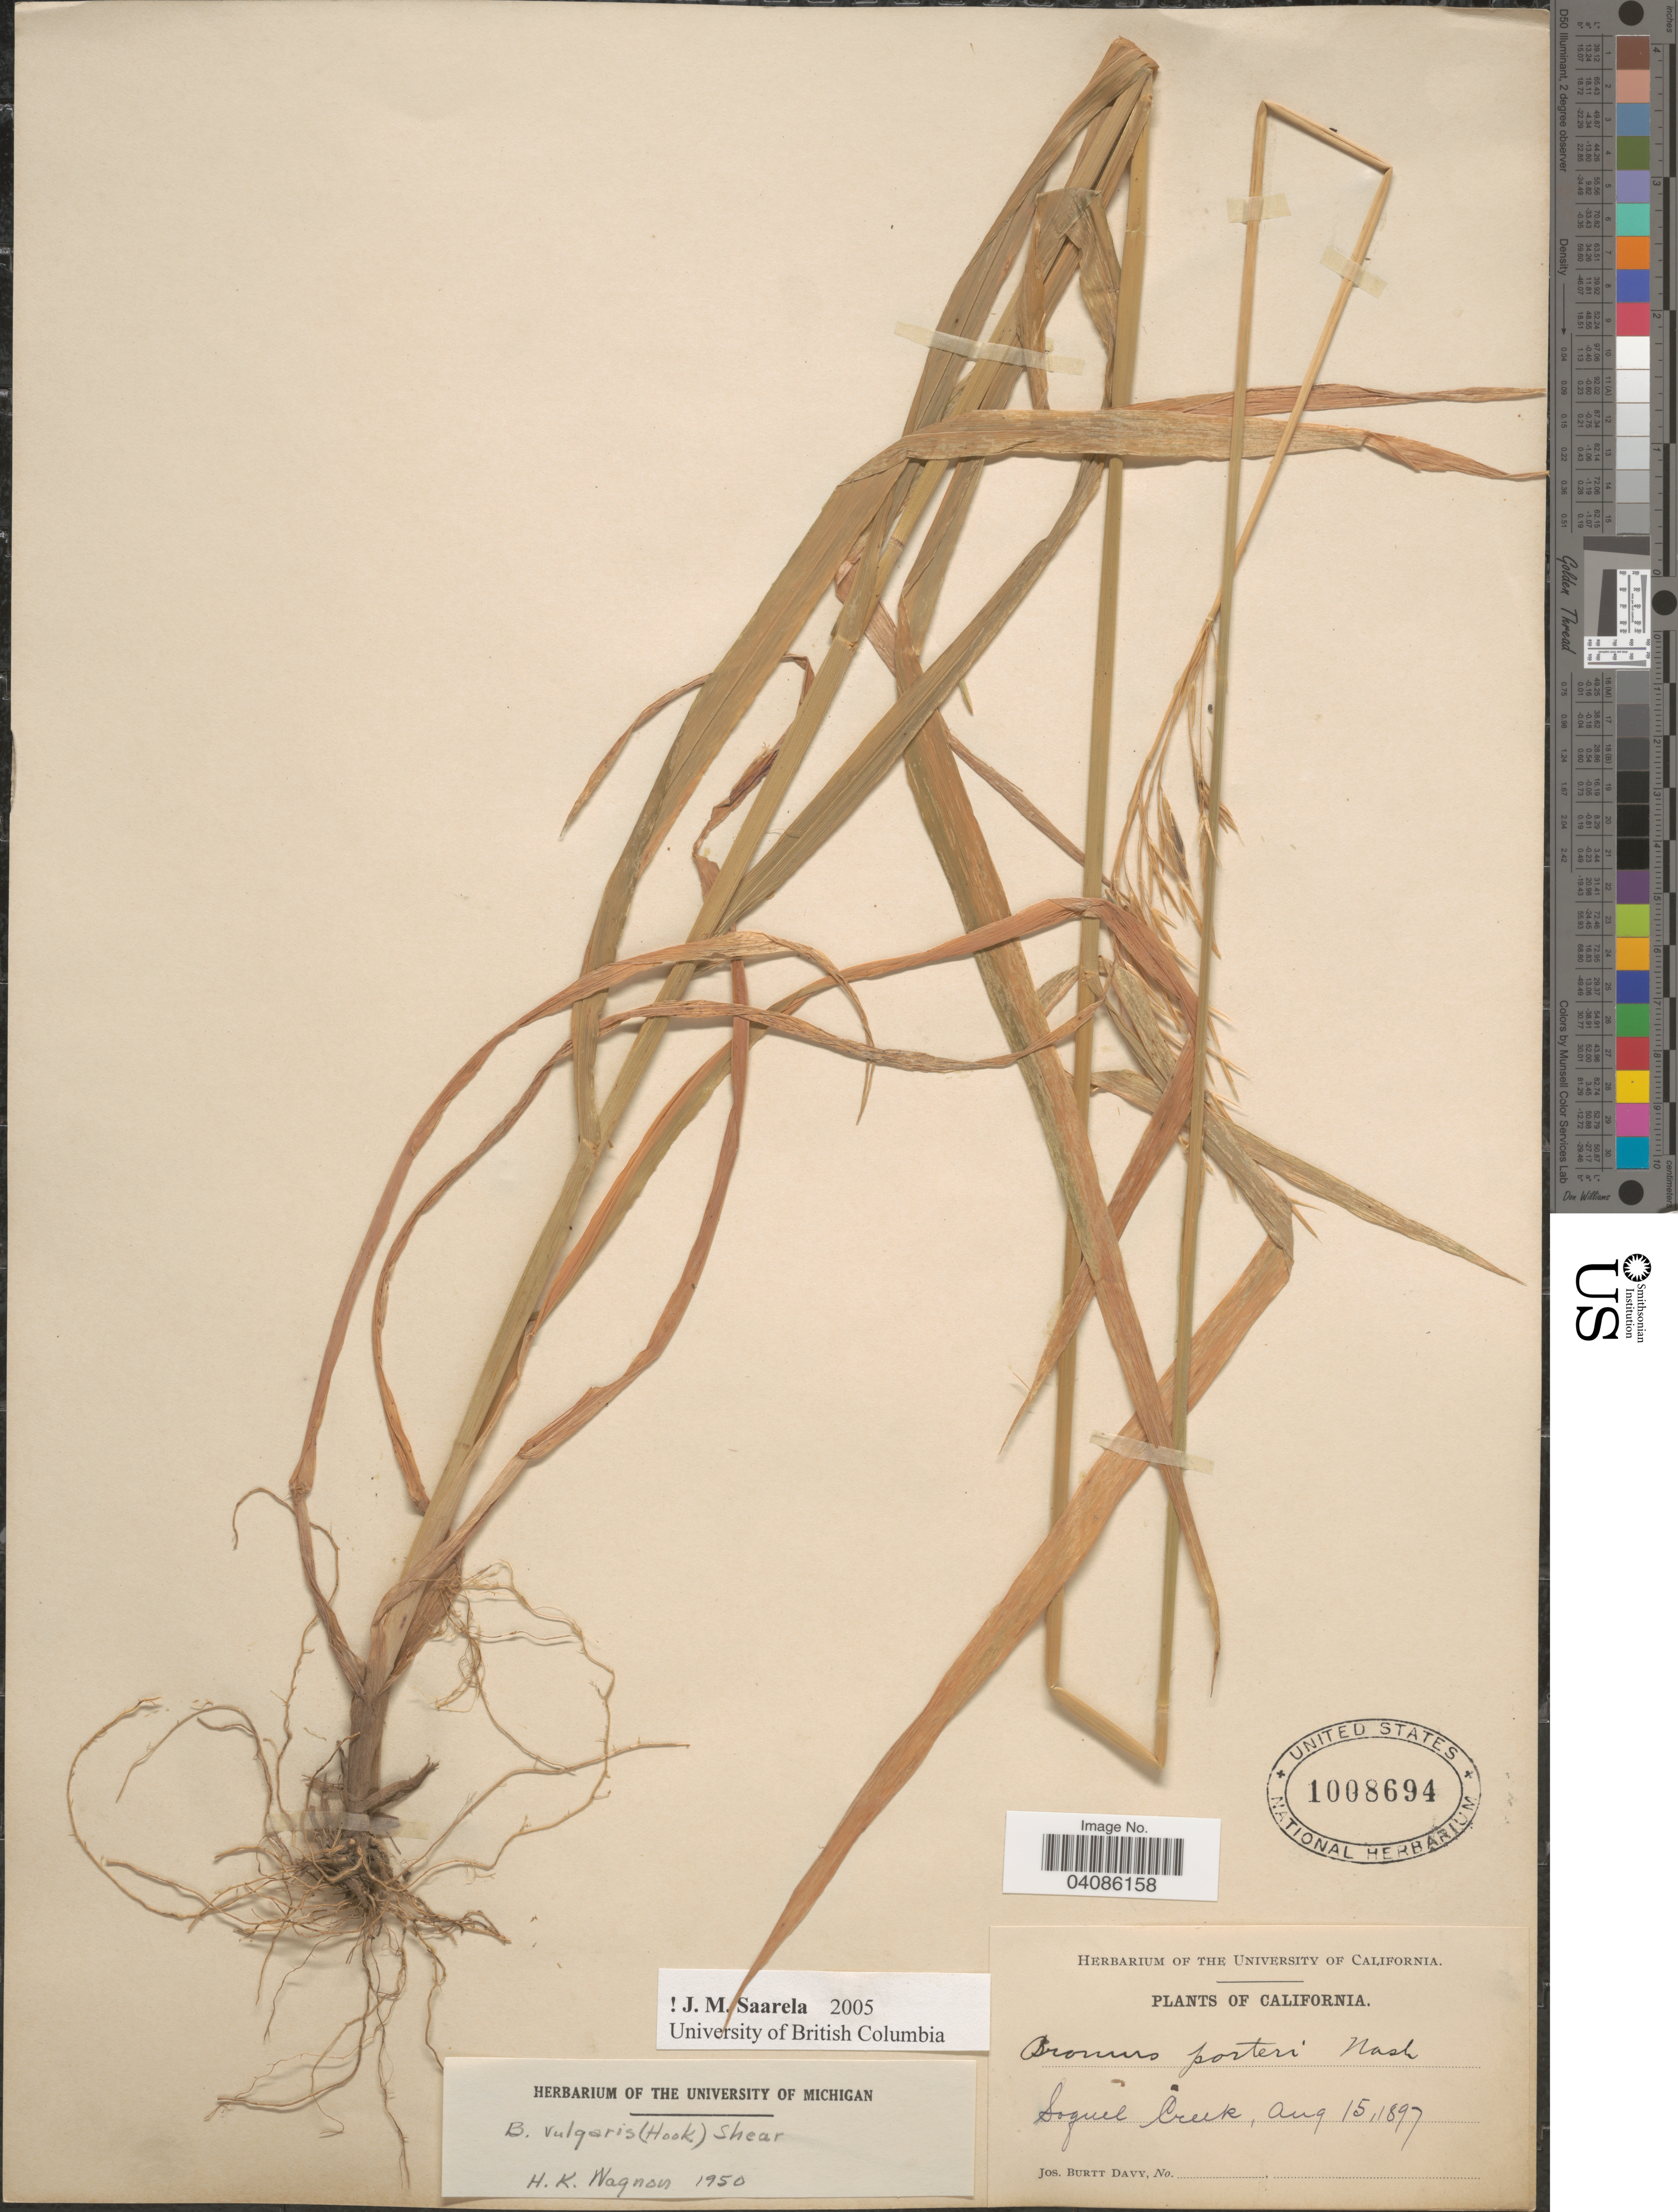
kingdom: Plantae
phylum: Tracheophyta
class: Liliopsida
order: Poales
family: Poaceae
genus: Bromus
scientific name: Bromus texensis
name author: (Shear) Hitchc.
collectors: J. Burtt Davy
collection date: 1897-08-15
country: United States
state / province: California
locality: Soquel Creek.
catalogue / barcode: US 1008694